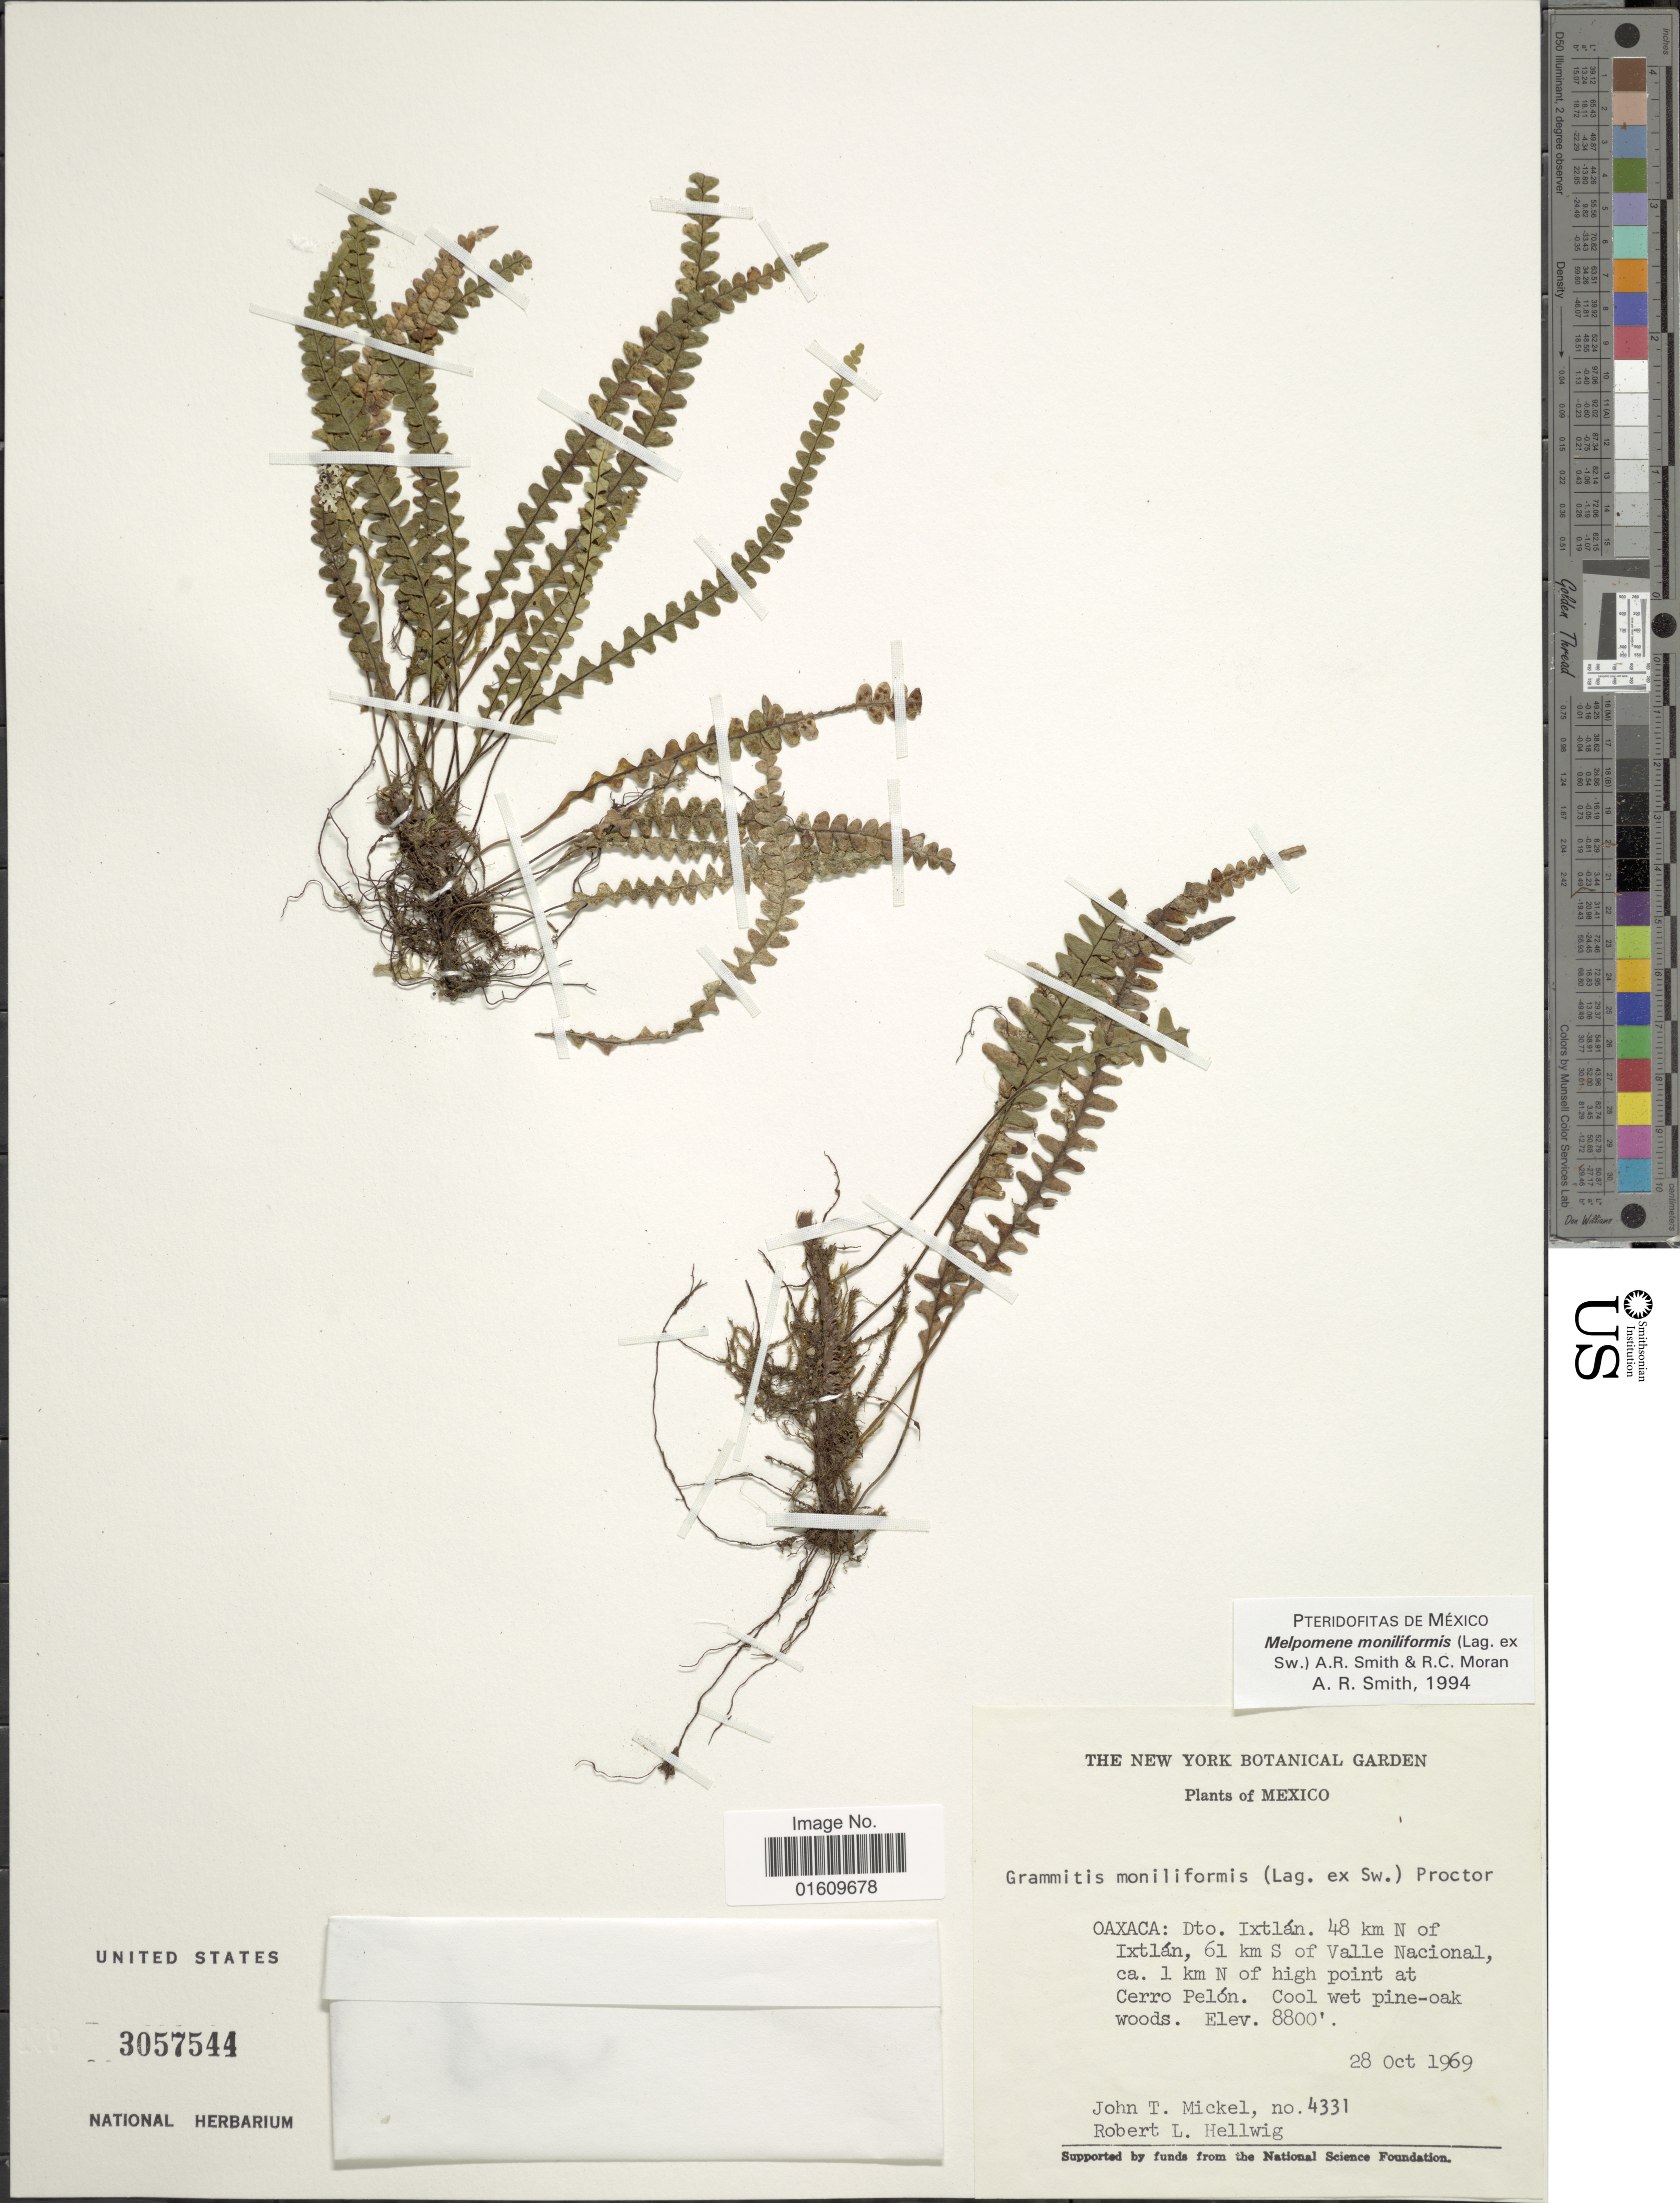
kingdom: Plantae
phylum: Tracheophyta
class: Polypodiopsida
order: Polypodiales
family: Polypodiaceae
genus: Melpomene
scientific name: Melpomene moniliformis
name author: (Lag. ex Sw.) A.R. Sm. & R.C. Moran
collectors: J. T. Mickel & R. Hellwig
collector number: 4331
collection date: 1969-10-28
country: Mexico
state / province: Oaxaca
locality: Dto. Ixtlan. 48 km N of Ixtlan, 61 S of Valle Nacional, ca 1 km N of High point at Cerro Pelon.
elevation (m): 2682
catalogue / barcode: US 3057544